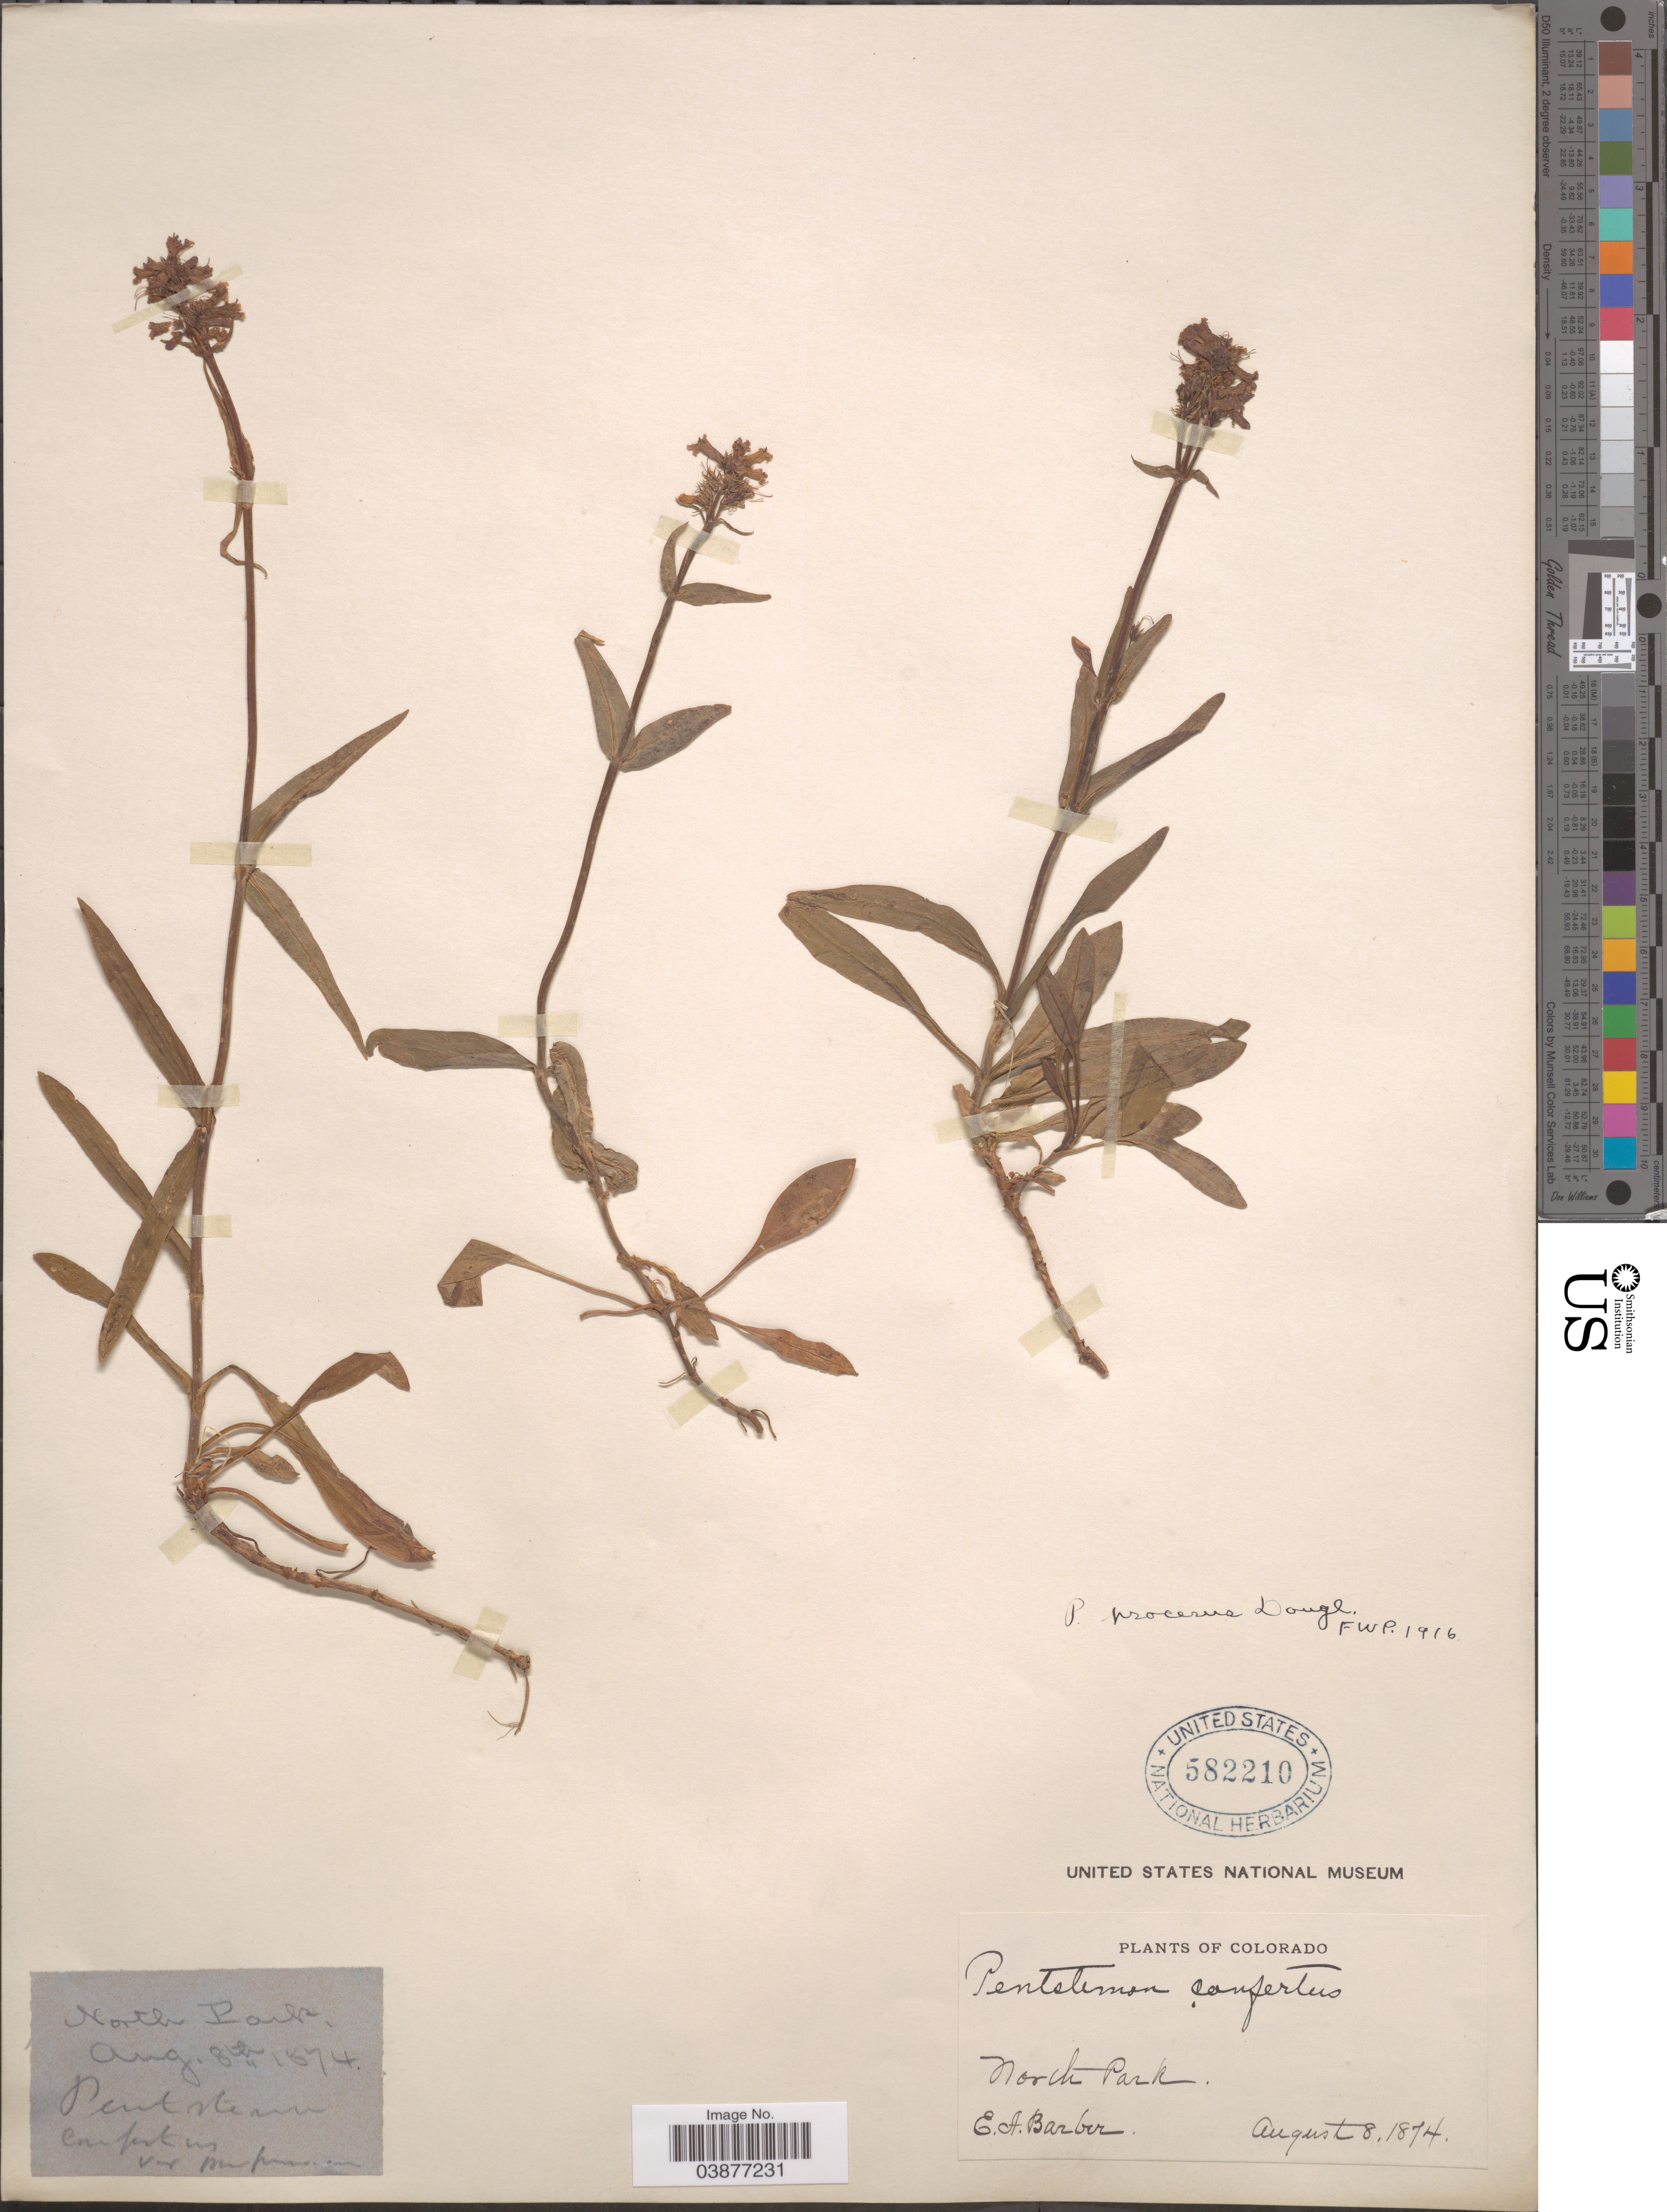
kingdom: Plantae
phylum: Tracheophyta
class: Magnoliopsida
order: Lamiales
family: Plantaginaceae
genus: Penstemon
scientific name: Penstemon procerus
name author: Douglas ex Graham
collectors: E. Barber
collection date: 1874-08-08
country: United States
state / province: Colorado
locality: North Park.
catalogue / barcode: US 582210